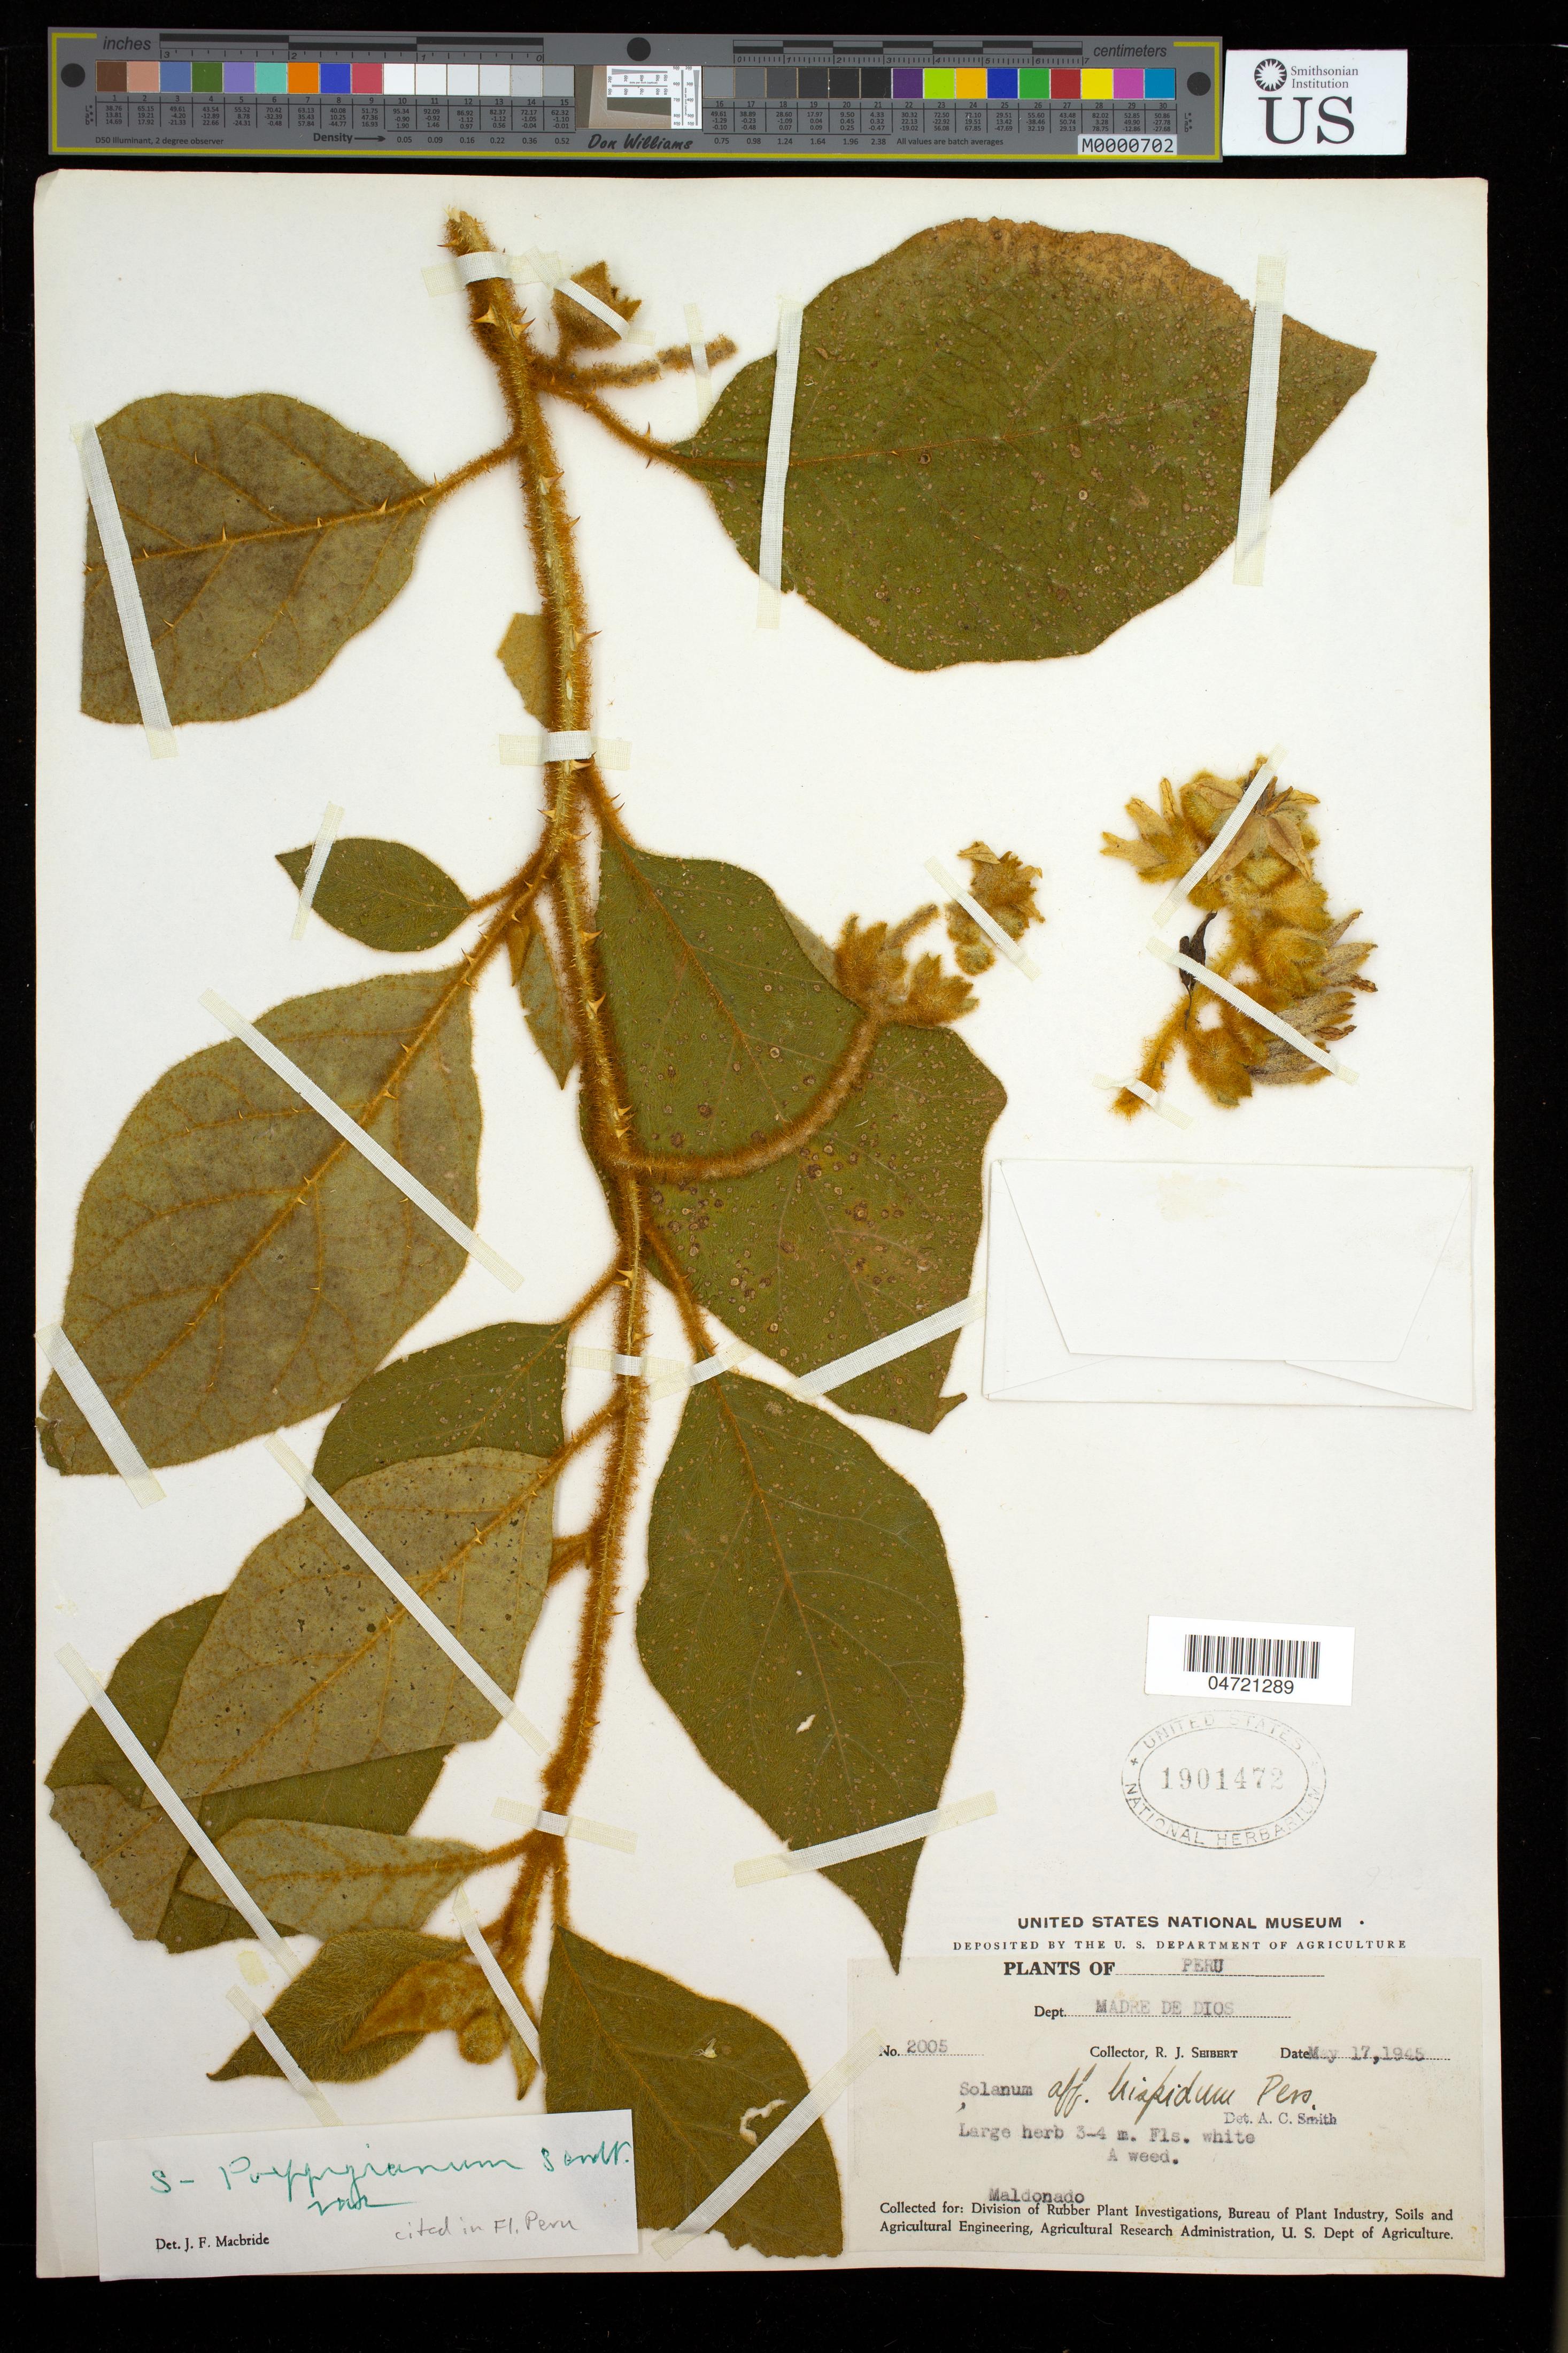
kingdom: Plantae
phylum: Tracheophyta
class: Magnoliopsida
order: Solanales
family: Solanaceae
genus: Solanum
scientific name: Solanum poeppigianum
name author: Sendtn.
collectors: R. J. Seibert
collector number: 2005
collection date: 1945-05-17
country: Peru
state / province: Madre de Dios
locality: Maldonado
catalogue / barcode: US 1901472